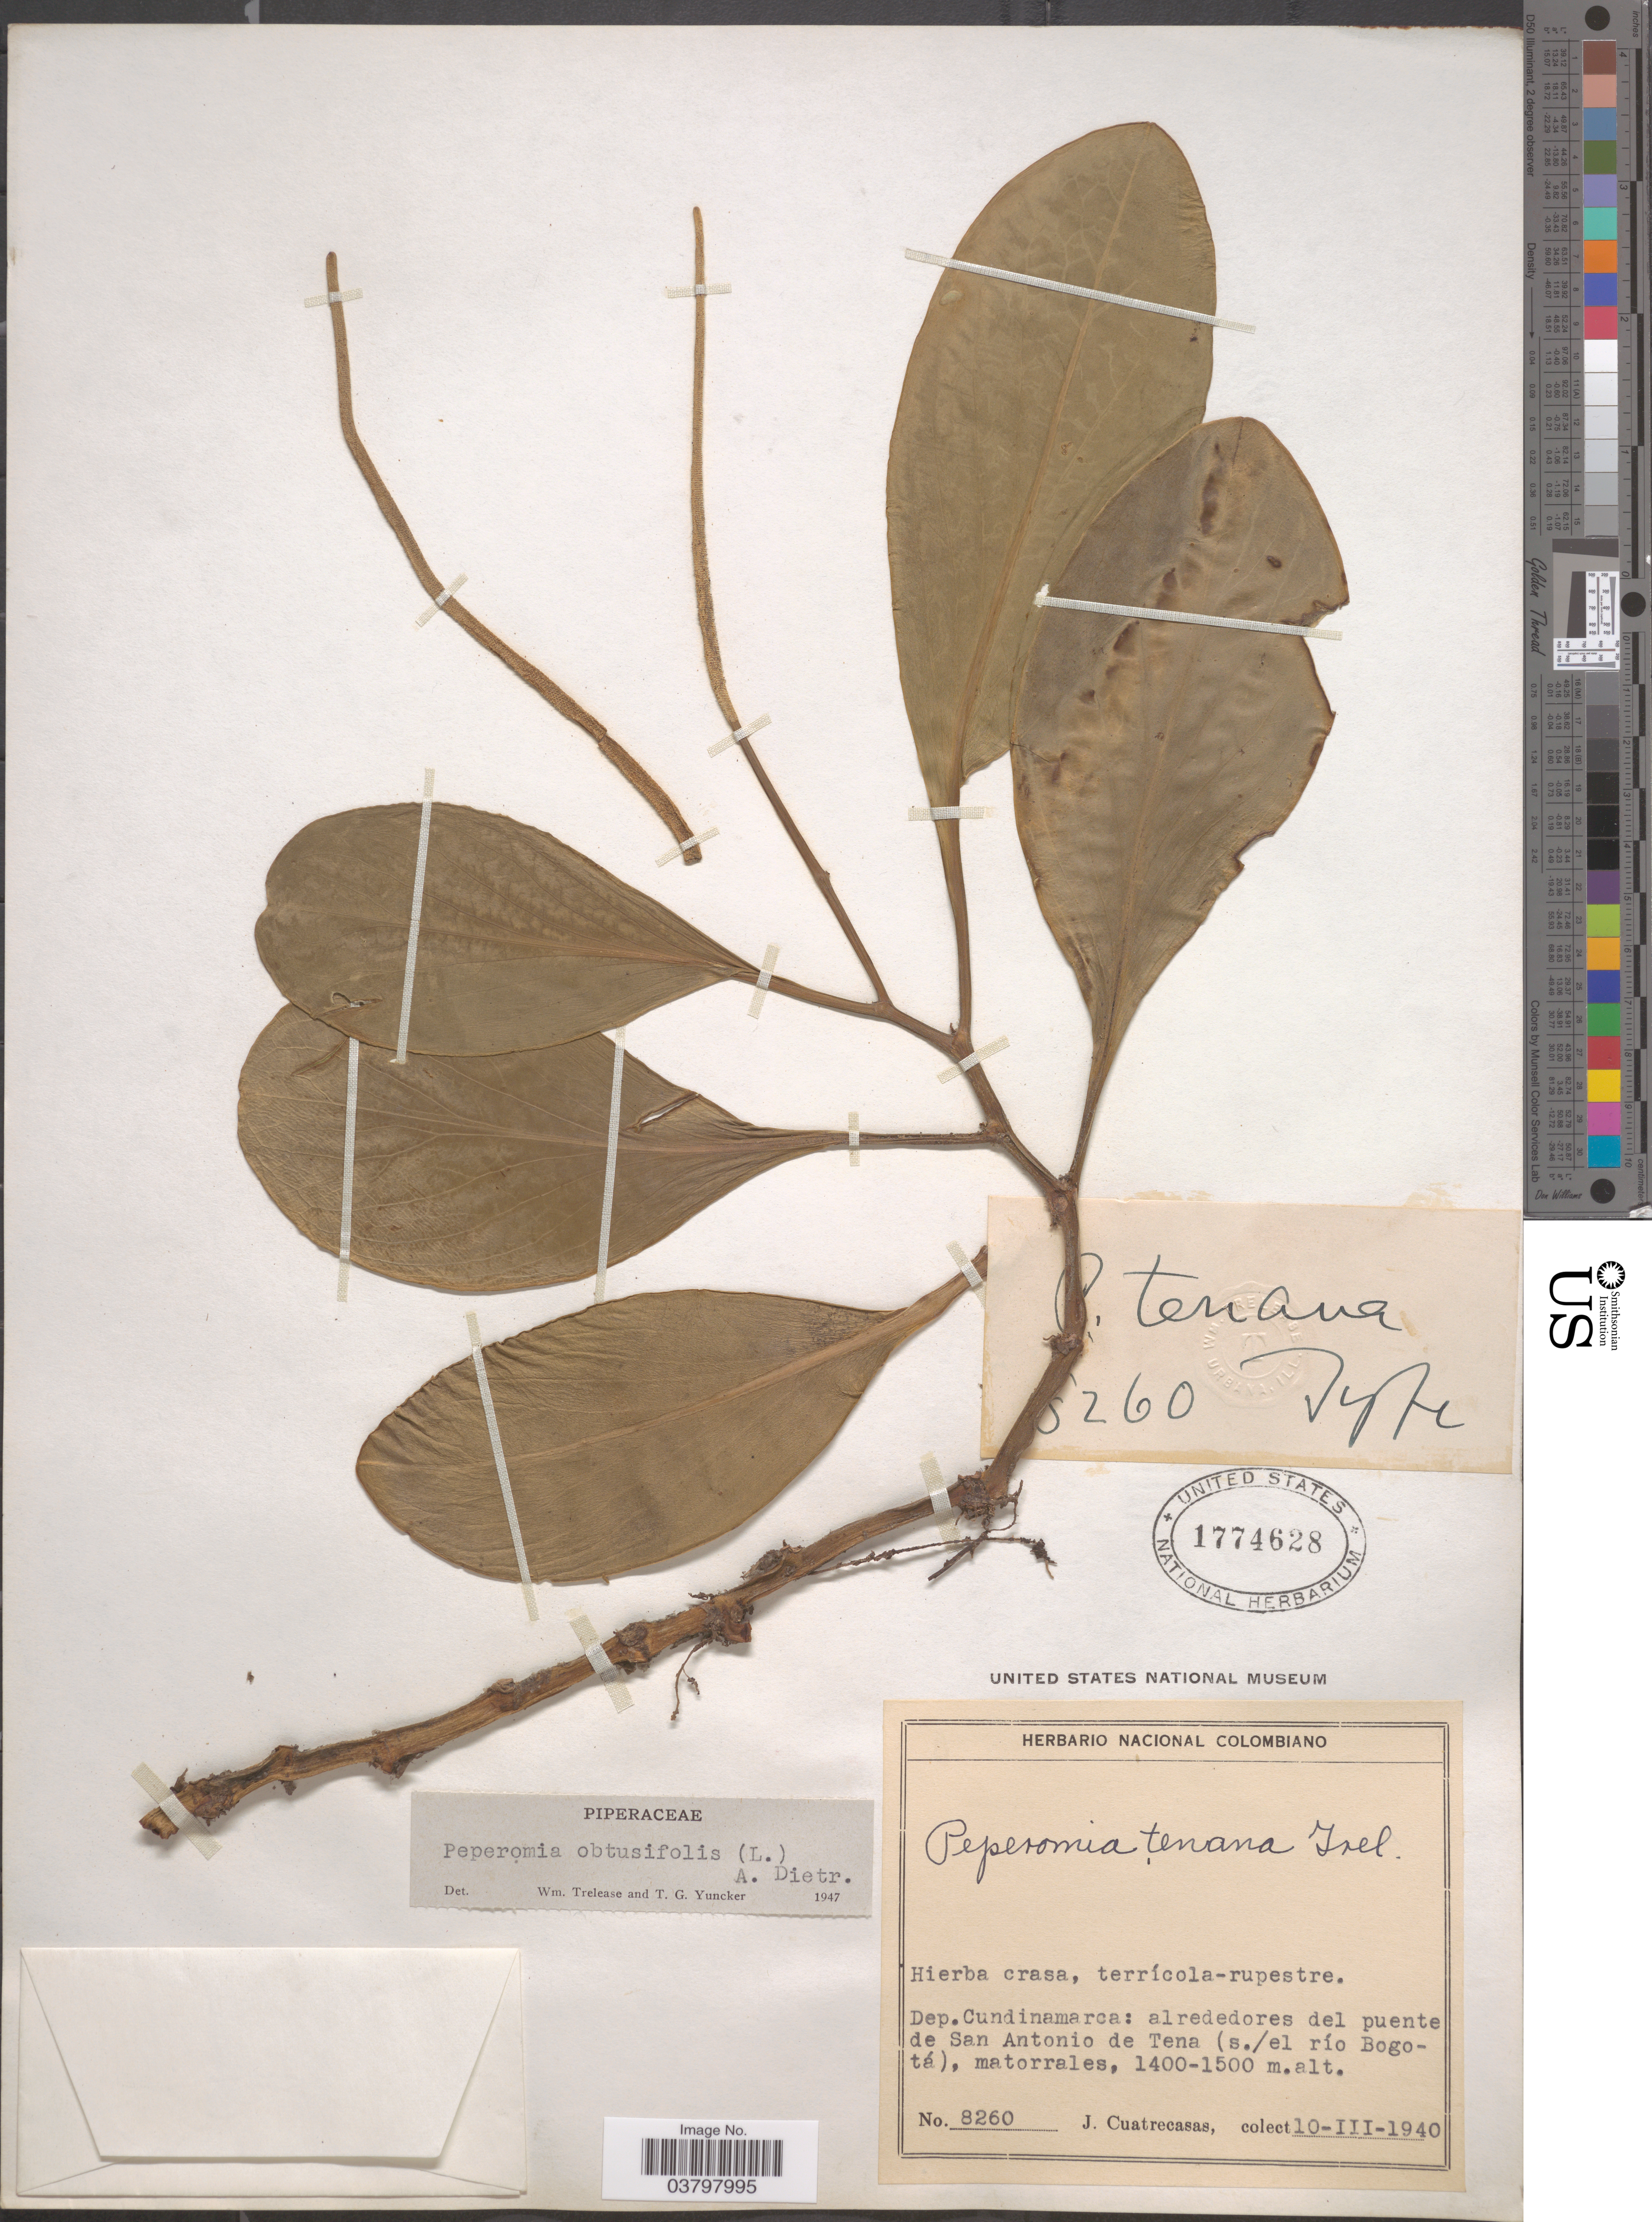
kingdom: Plantae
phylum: Tracheophyta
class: Magnoliopsida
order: Piperales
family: Piperaceae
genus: Peperomia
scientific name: Peperomia obtusifolia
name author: (L.) A. Dietr.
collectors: J. Cuatrecasas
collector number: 8260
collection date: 1940-03-10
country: Colombia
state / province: Cundinamarca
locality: Dep. Cundinamarca: alrededores del puente de San Antonio de Tena (s./el río Bogotá), matorrales.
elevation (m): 1400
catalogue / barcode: US 1774628